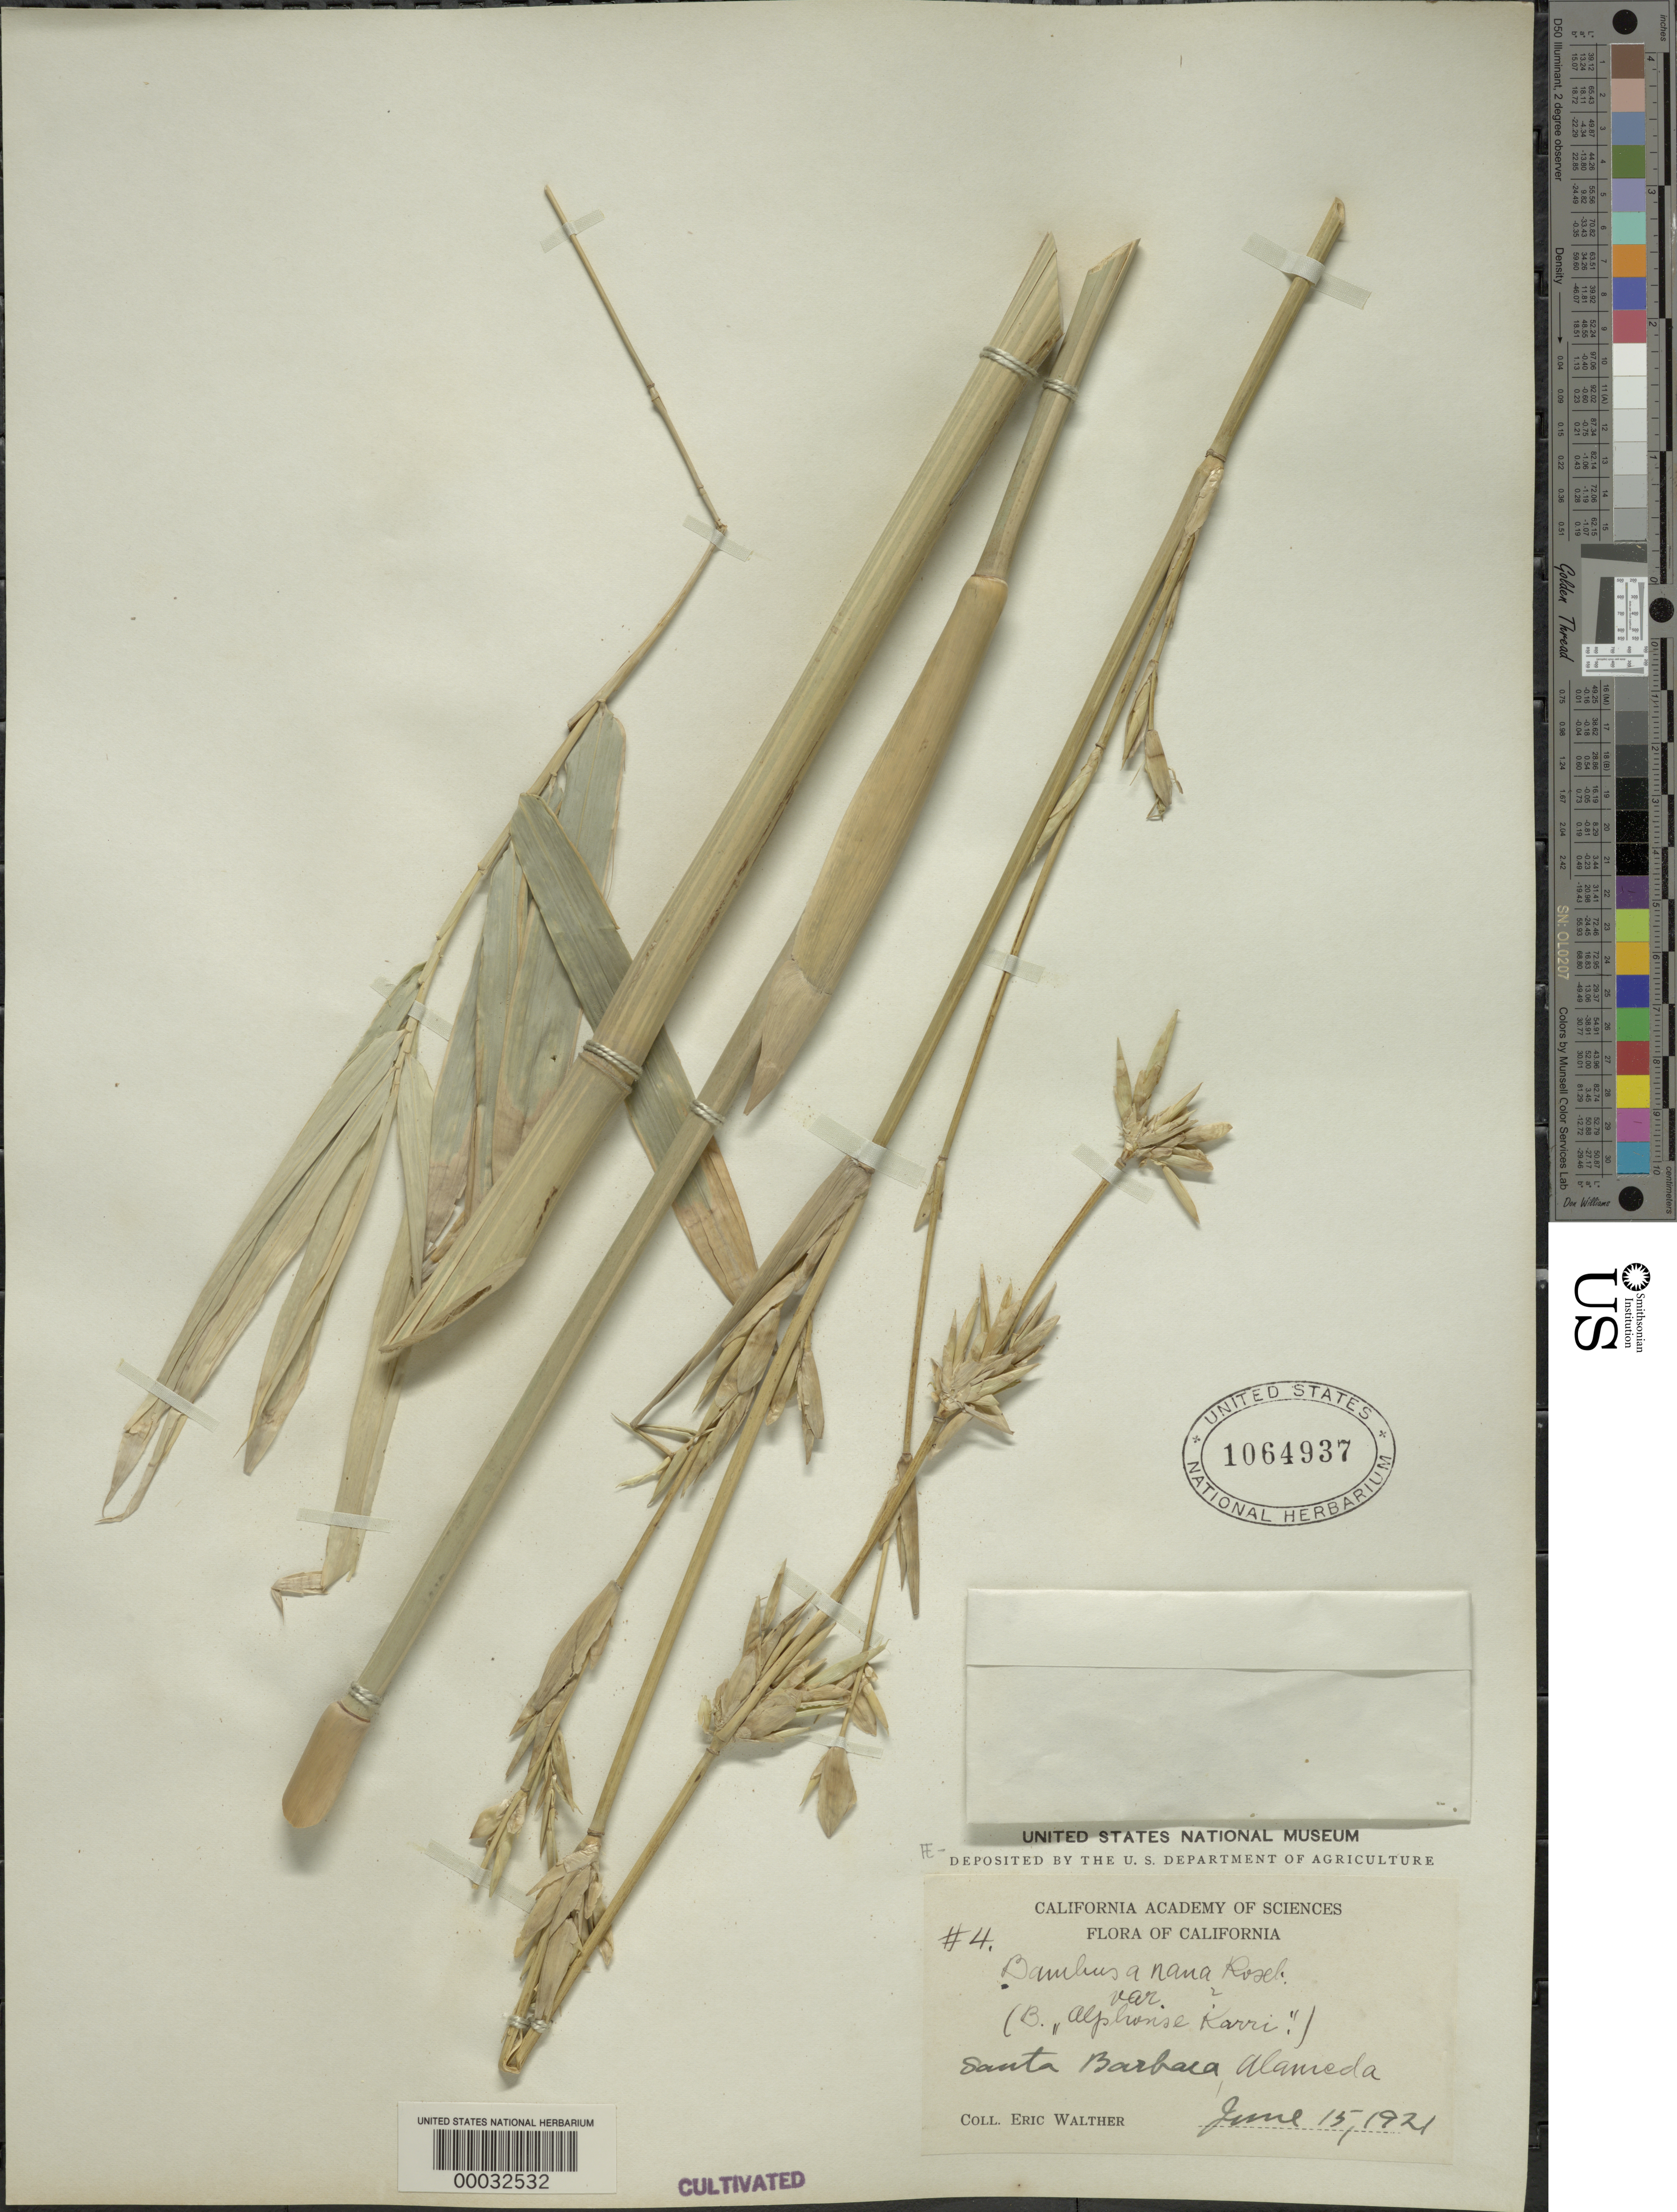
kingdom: Plantae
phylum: Tracheophyta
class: Liliopsida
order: Poales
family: Poaceae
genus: Bambusa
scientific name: Bambusa multiplex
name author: (Lour.) Raeusch. ex Schult. & Schult. f.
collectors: E. Walther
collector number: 4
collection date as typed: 15 Jun 1921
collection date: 1921-06-15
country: United States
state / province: California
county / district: Alameda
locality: Santa barbera, alameda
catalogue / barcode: US 1064937